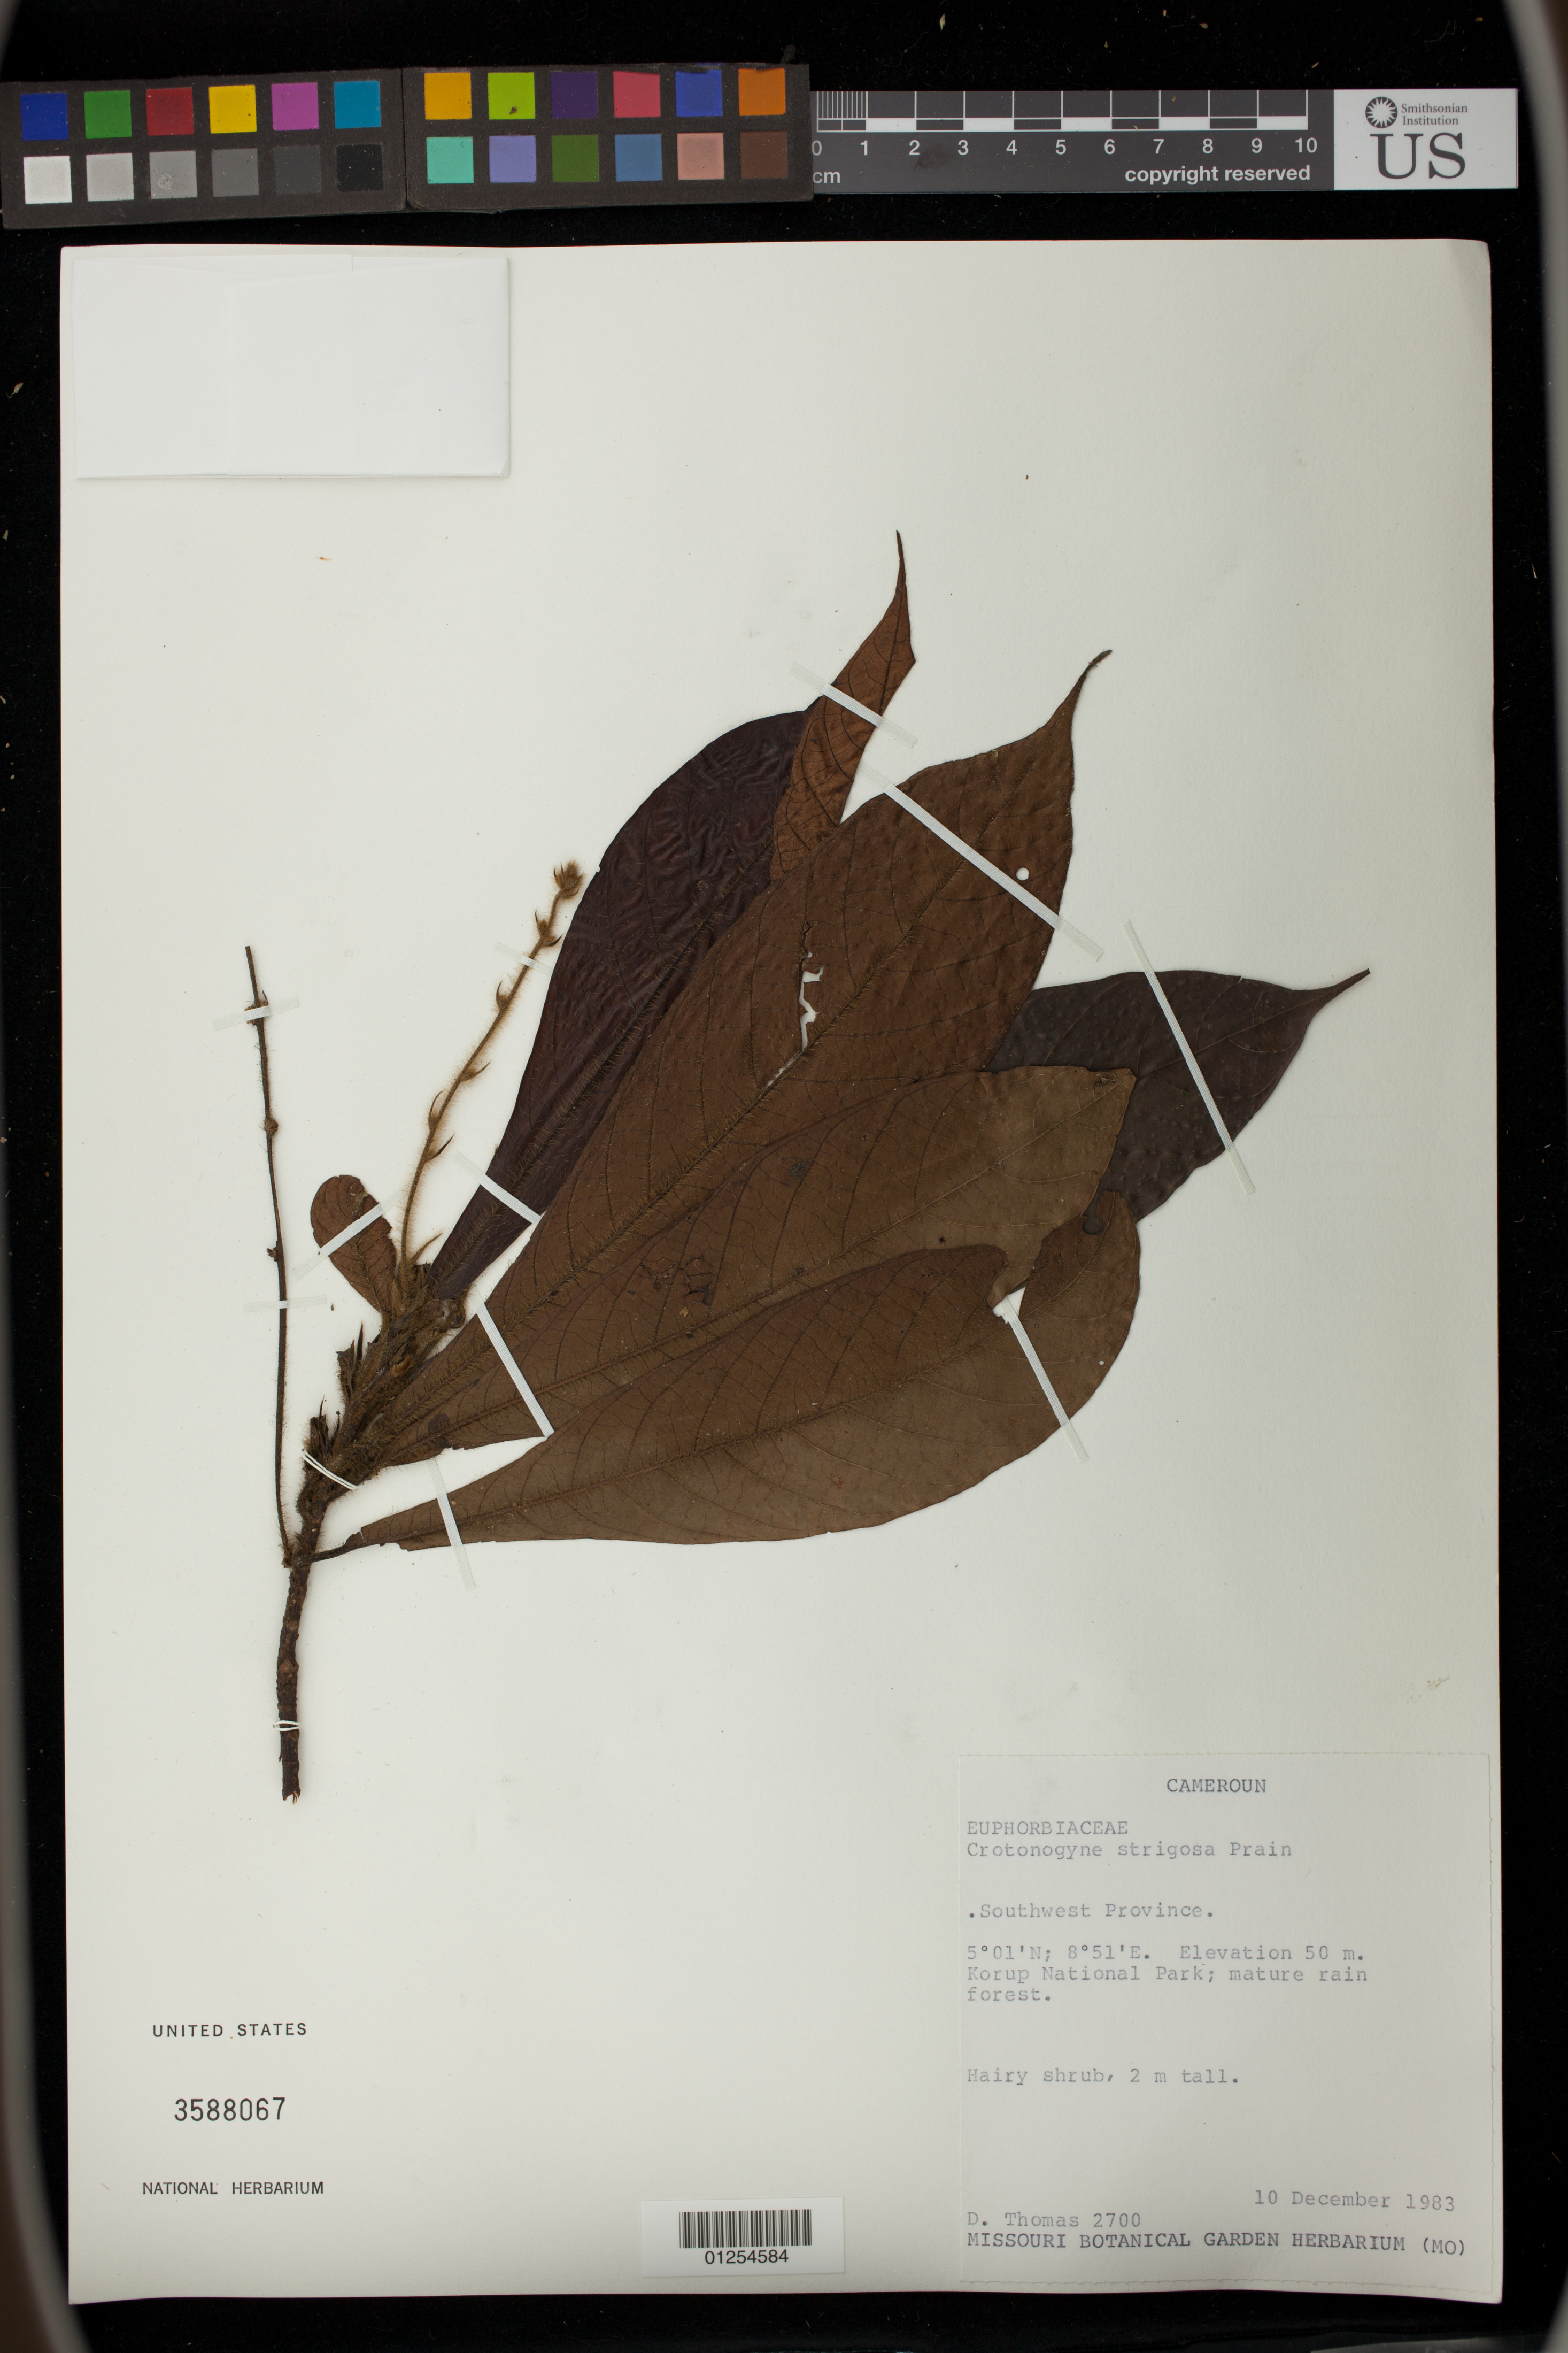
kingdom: Plantae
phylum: Tracheophyta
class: Magnoliopsida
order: Malpighiales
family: Euphorbiaceae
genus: Crotonogyne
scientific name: Crotonogyne strigosa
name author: Prain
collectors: R. Thomas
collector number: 2700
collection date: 1983-12-10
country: Cameroon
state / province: Sud-Ouest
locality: Korup National Park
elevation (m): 50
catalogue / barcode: US 3588067